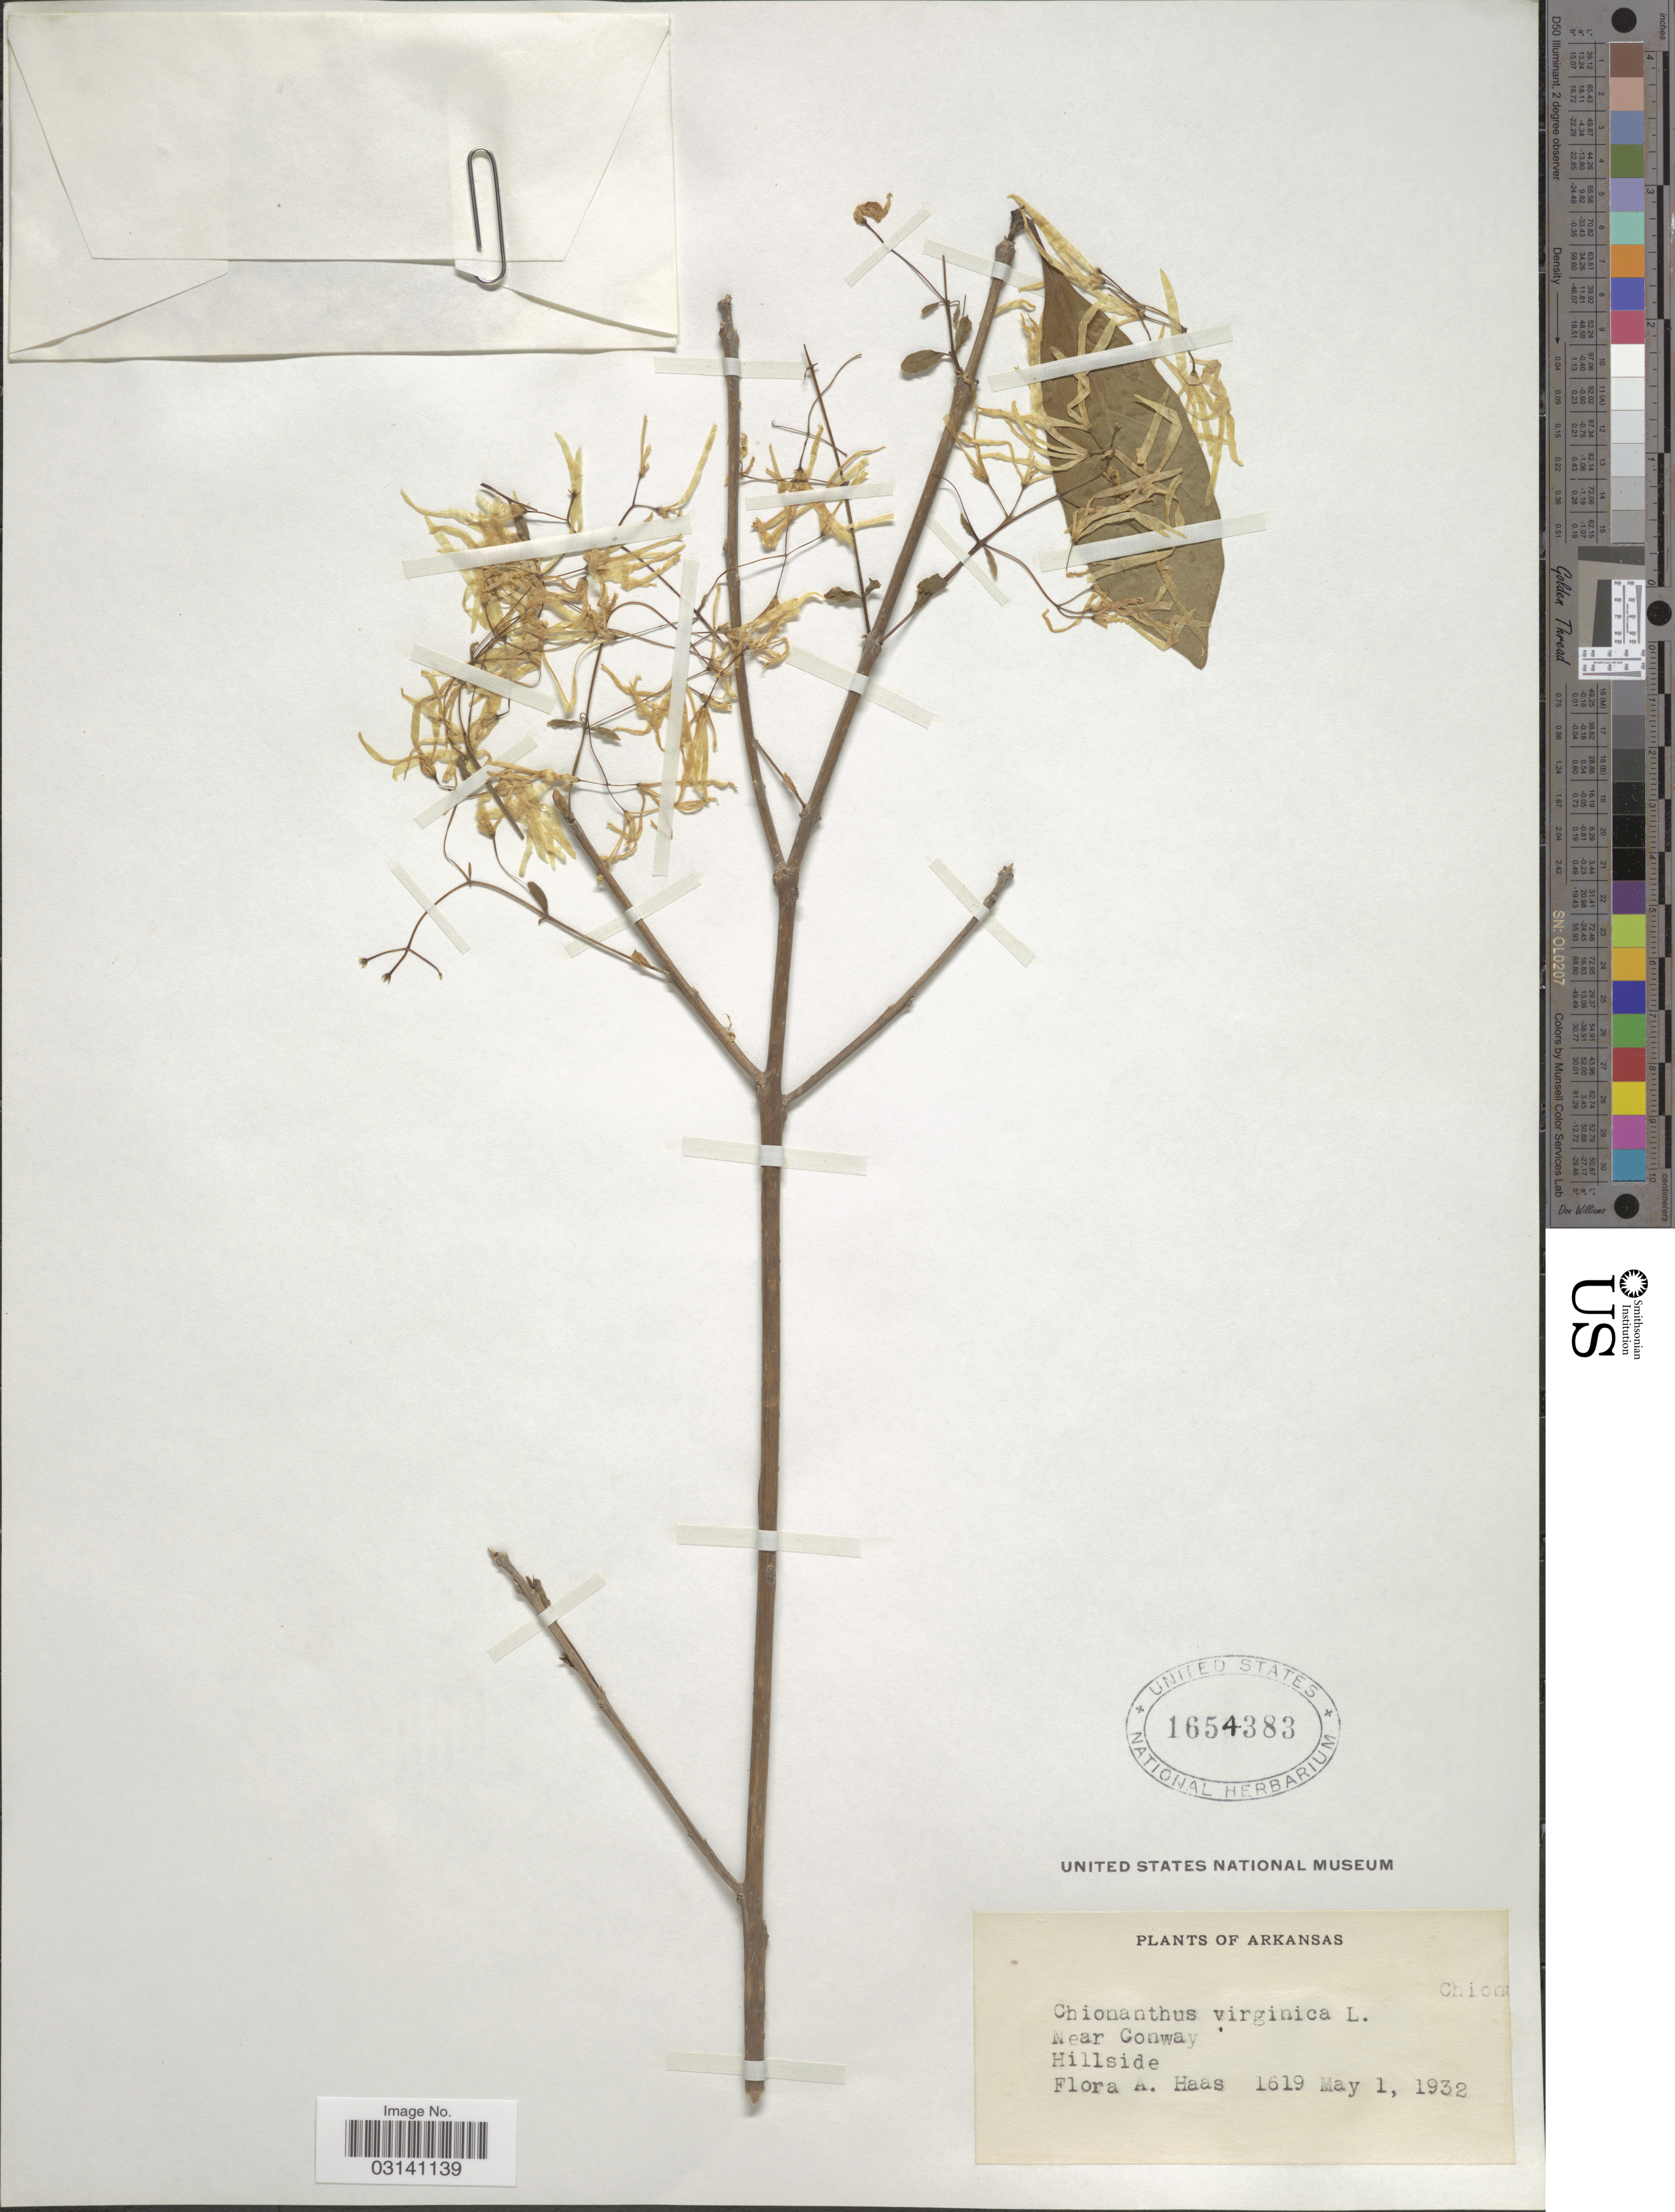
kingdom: Plantae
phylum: Tracheophyta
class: Magnoliopsida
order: Lamiales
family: Oleaceae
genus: Chionanthus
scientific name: Chionanthus virginicus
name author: L.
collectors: F. A. Haas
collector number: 1619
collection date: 1932-05-01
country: United States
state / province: Arkansas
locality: Near Conway. Hillside.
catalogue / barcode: US 1654383